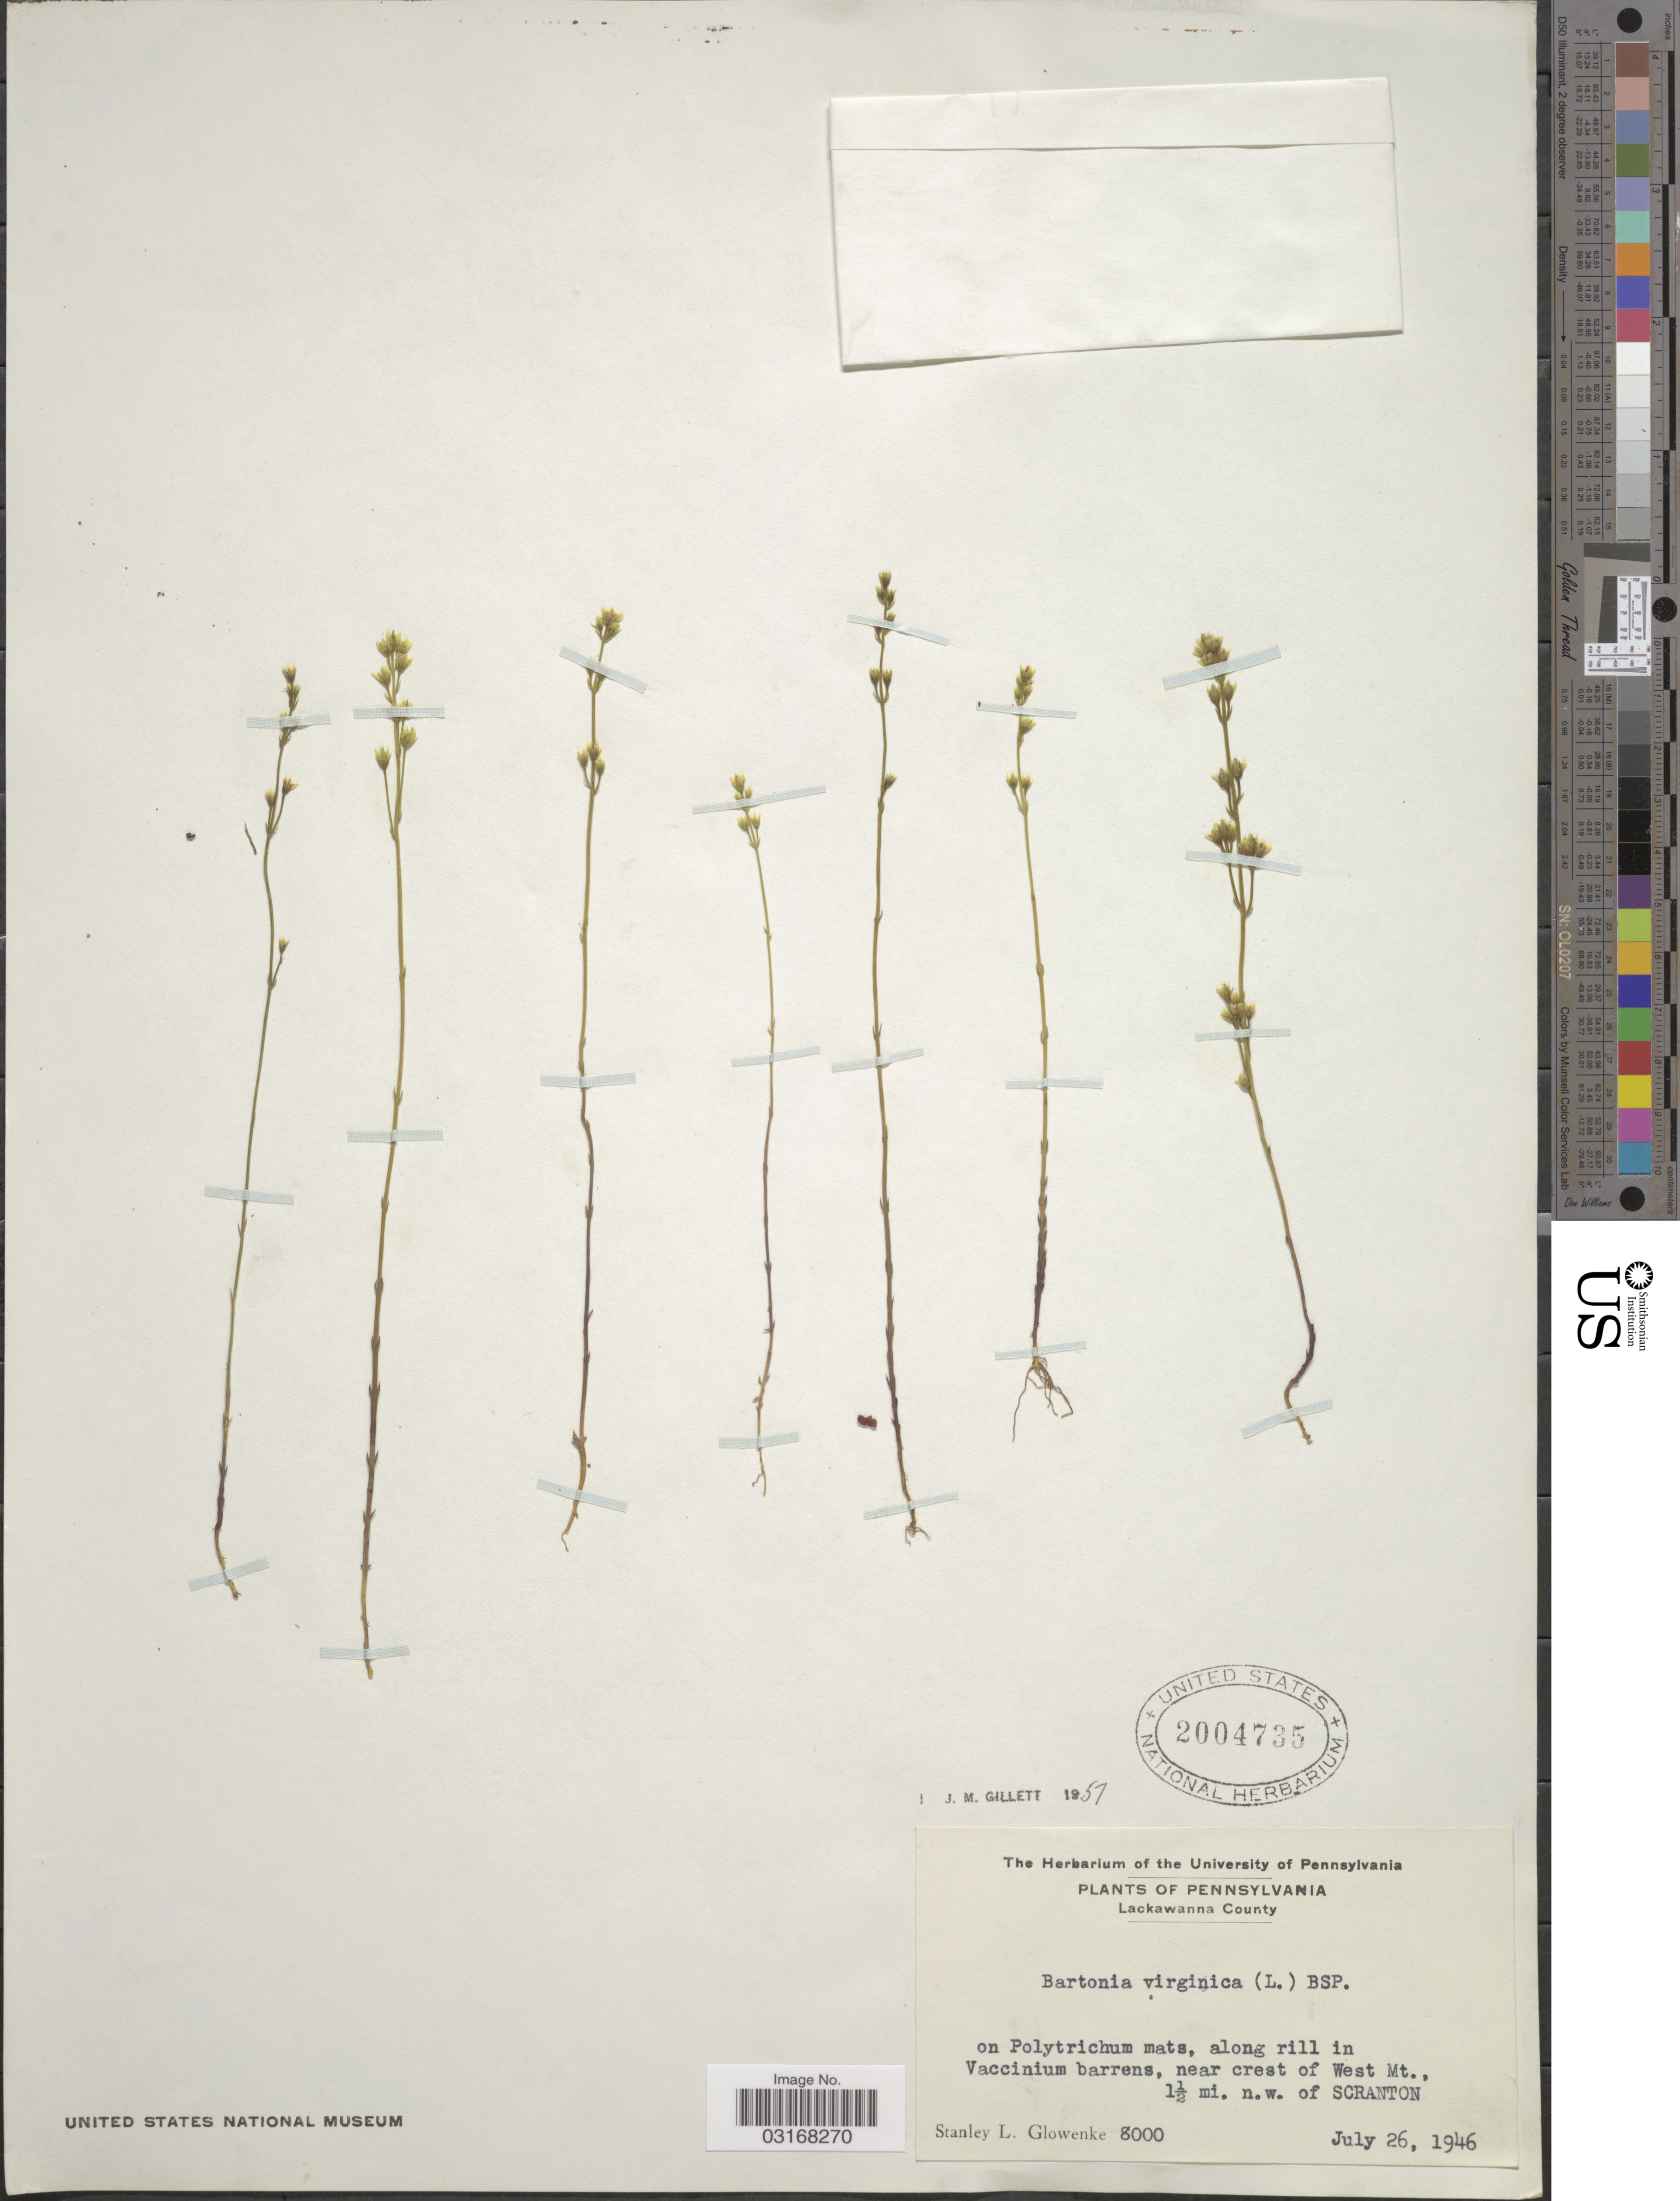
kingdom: Plantae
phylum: Tracheophyta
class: Magnoliopsida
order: Gentianales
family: Gentianaceae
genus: Bartonia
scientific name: Bartonia virginica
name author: (L.) Britton, Stearns & Poggenb.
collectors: S. Glowenke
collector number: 8000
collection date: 1946-07-26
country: United States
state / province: Pennsylvania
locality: Lackawanna County. Along rill in Vaccinium barrens, near crest of West Mt., 1½ mi. n.w. of Scranton.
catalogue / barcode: US 2004735